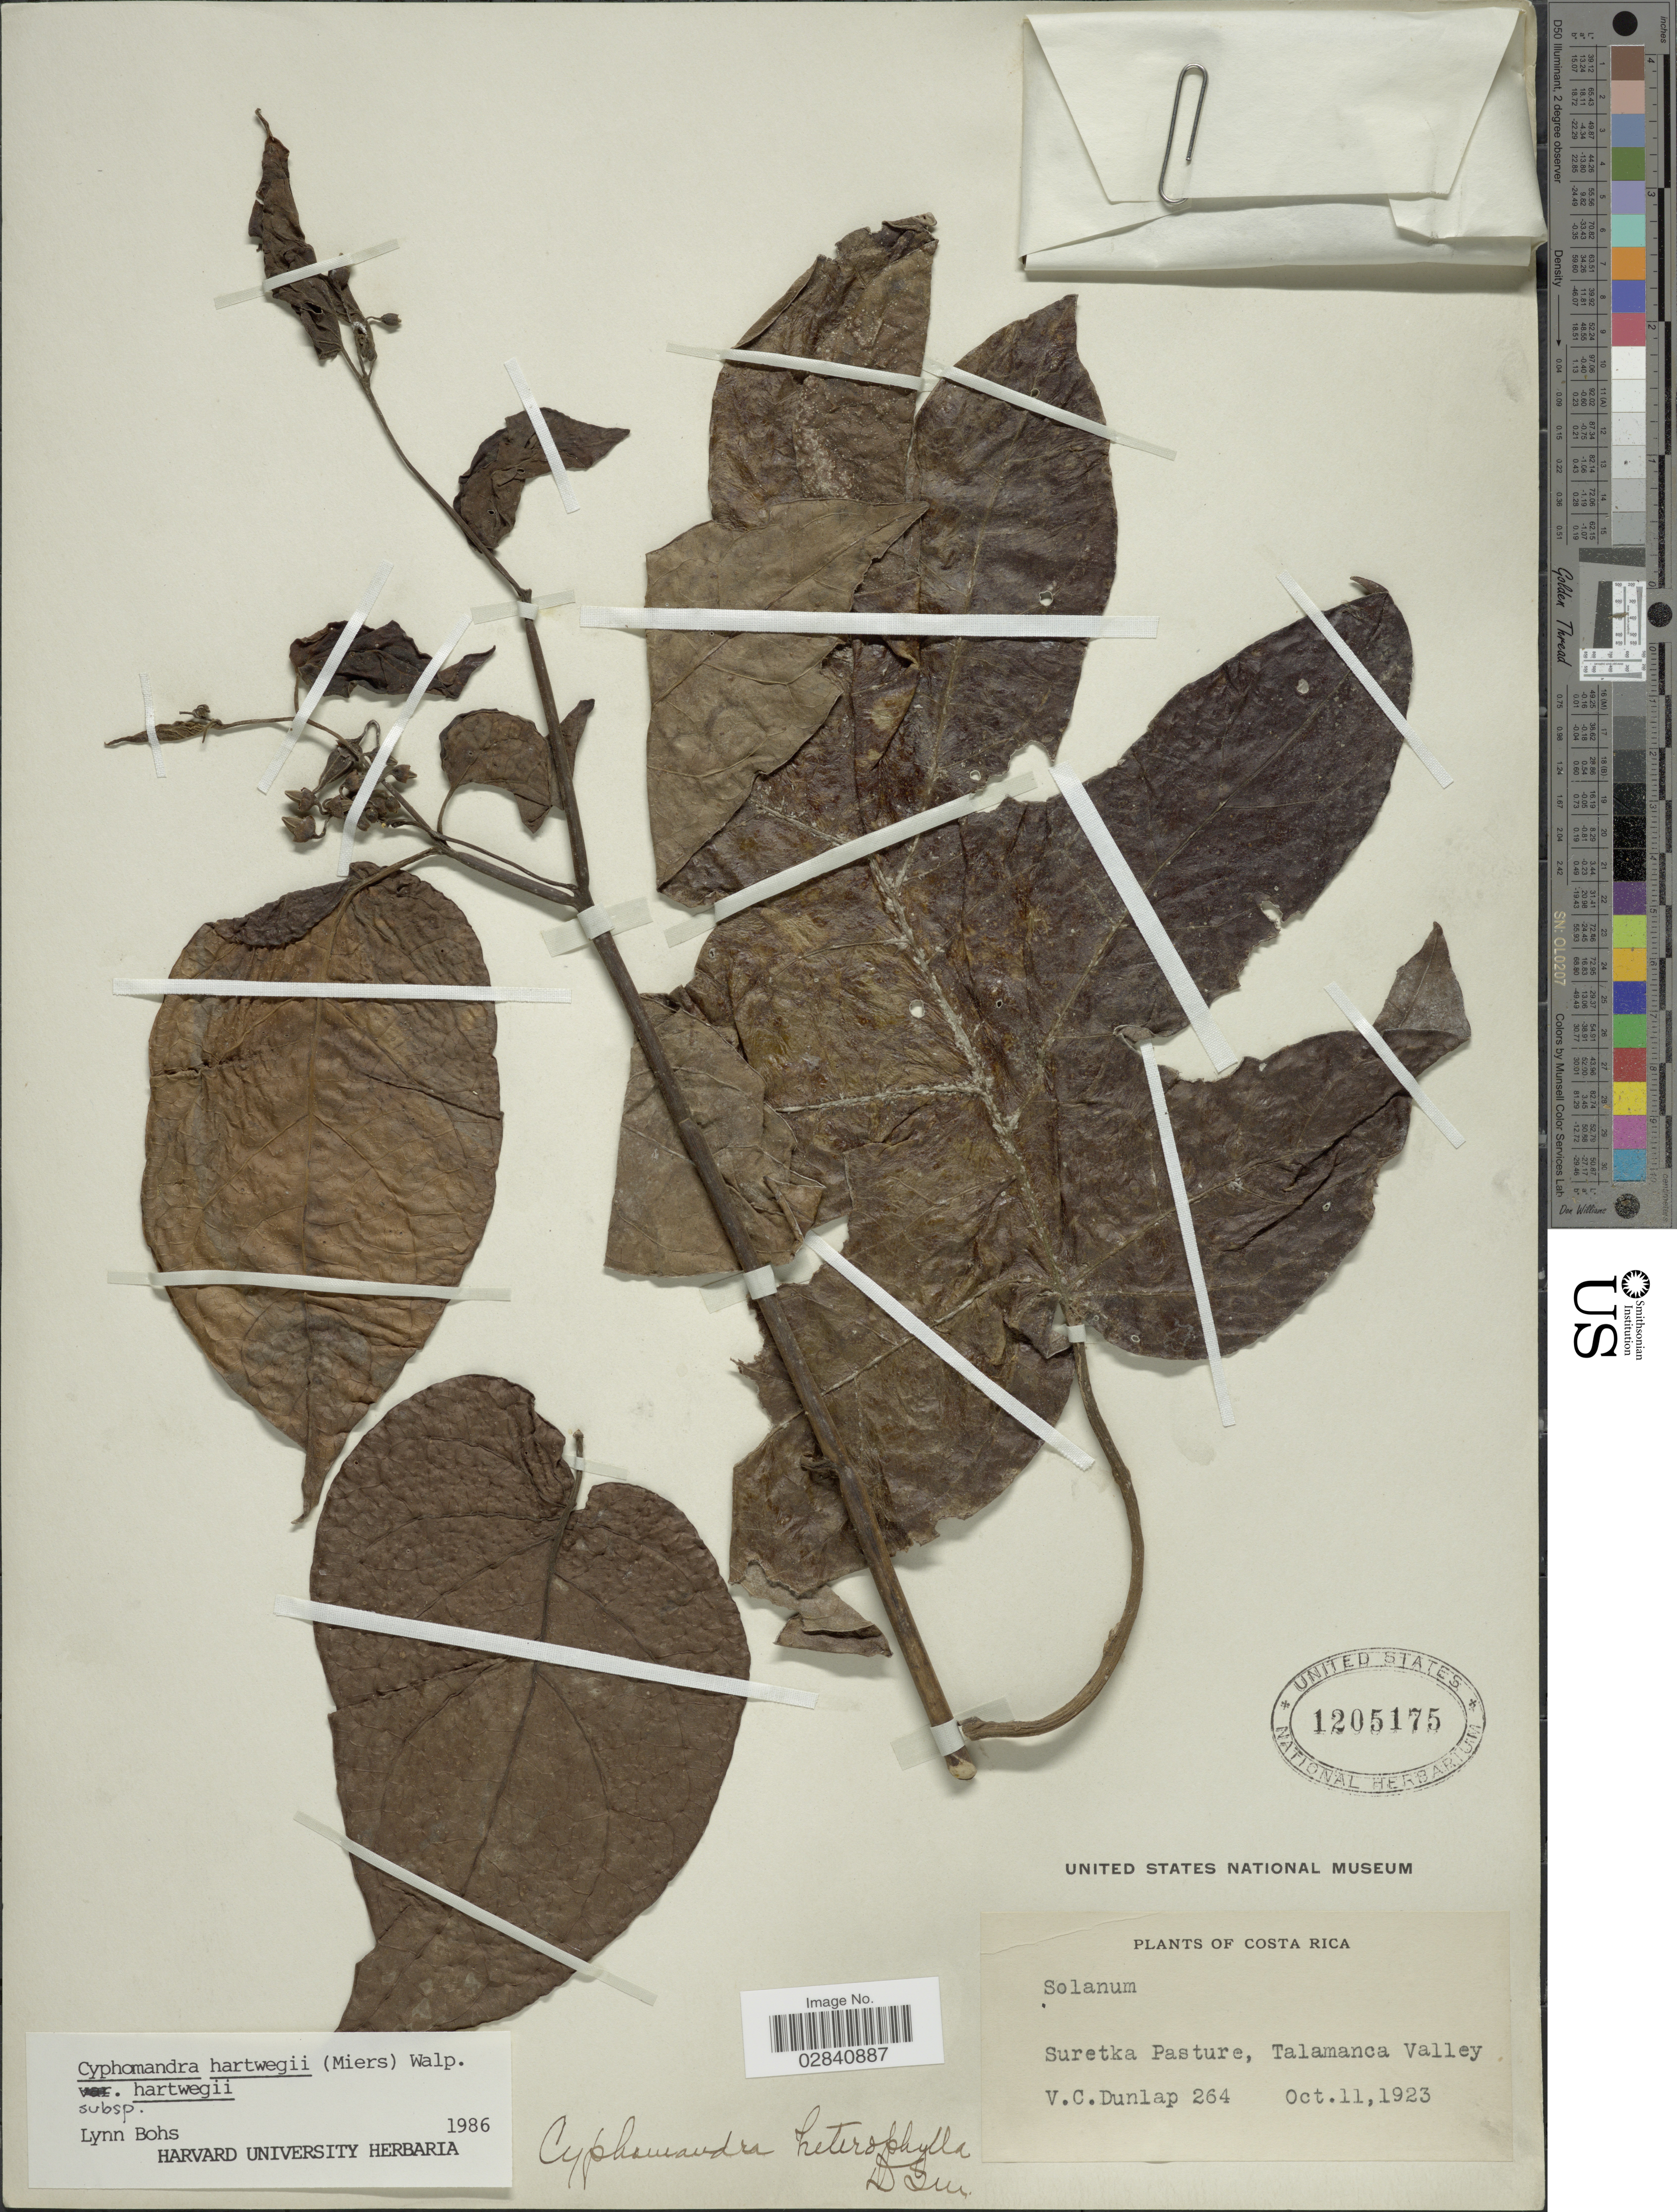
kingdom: Plantae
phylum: Tracheophyta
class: Magnoliopsida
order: Solanales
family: Solanaceae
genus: Cyphomandra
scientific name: Cyphomandra hartwegii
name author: (Miers) Sendtn. ex Walp.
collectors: V. C. Dunlap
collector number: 264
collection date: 1923-10-11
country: Costa Rica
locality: Suretka Pasture, Talamanca Valley.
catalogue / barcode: US 1205175